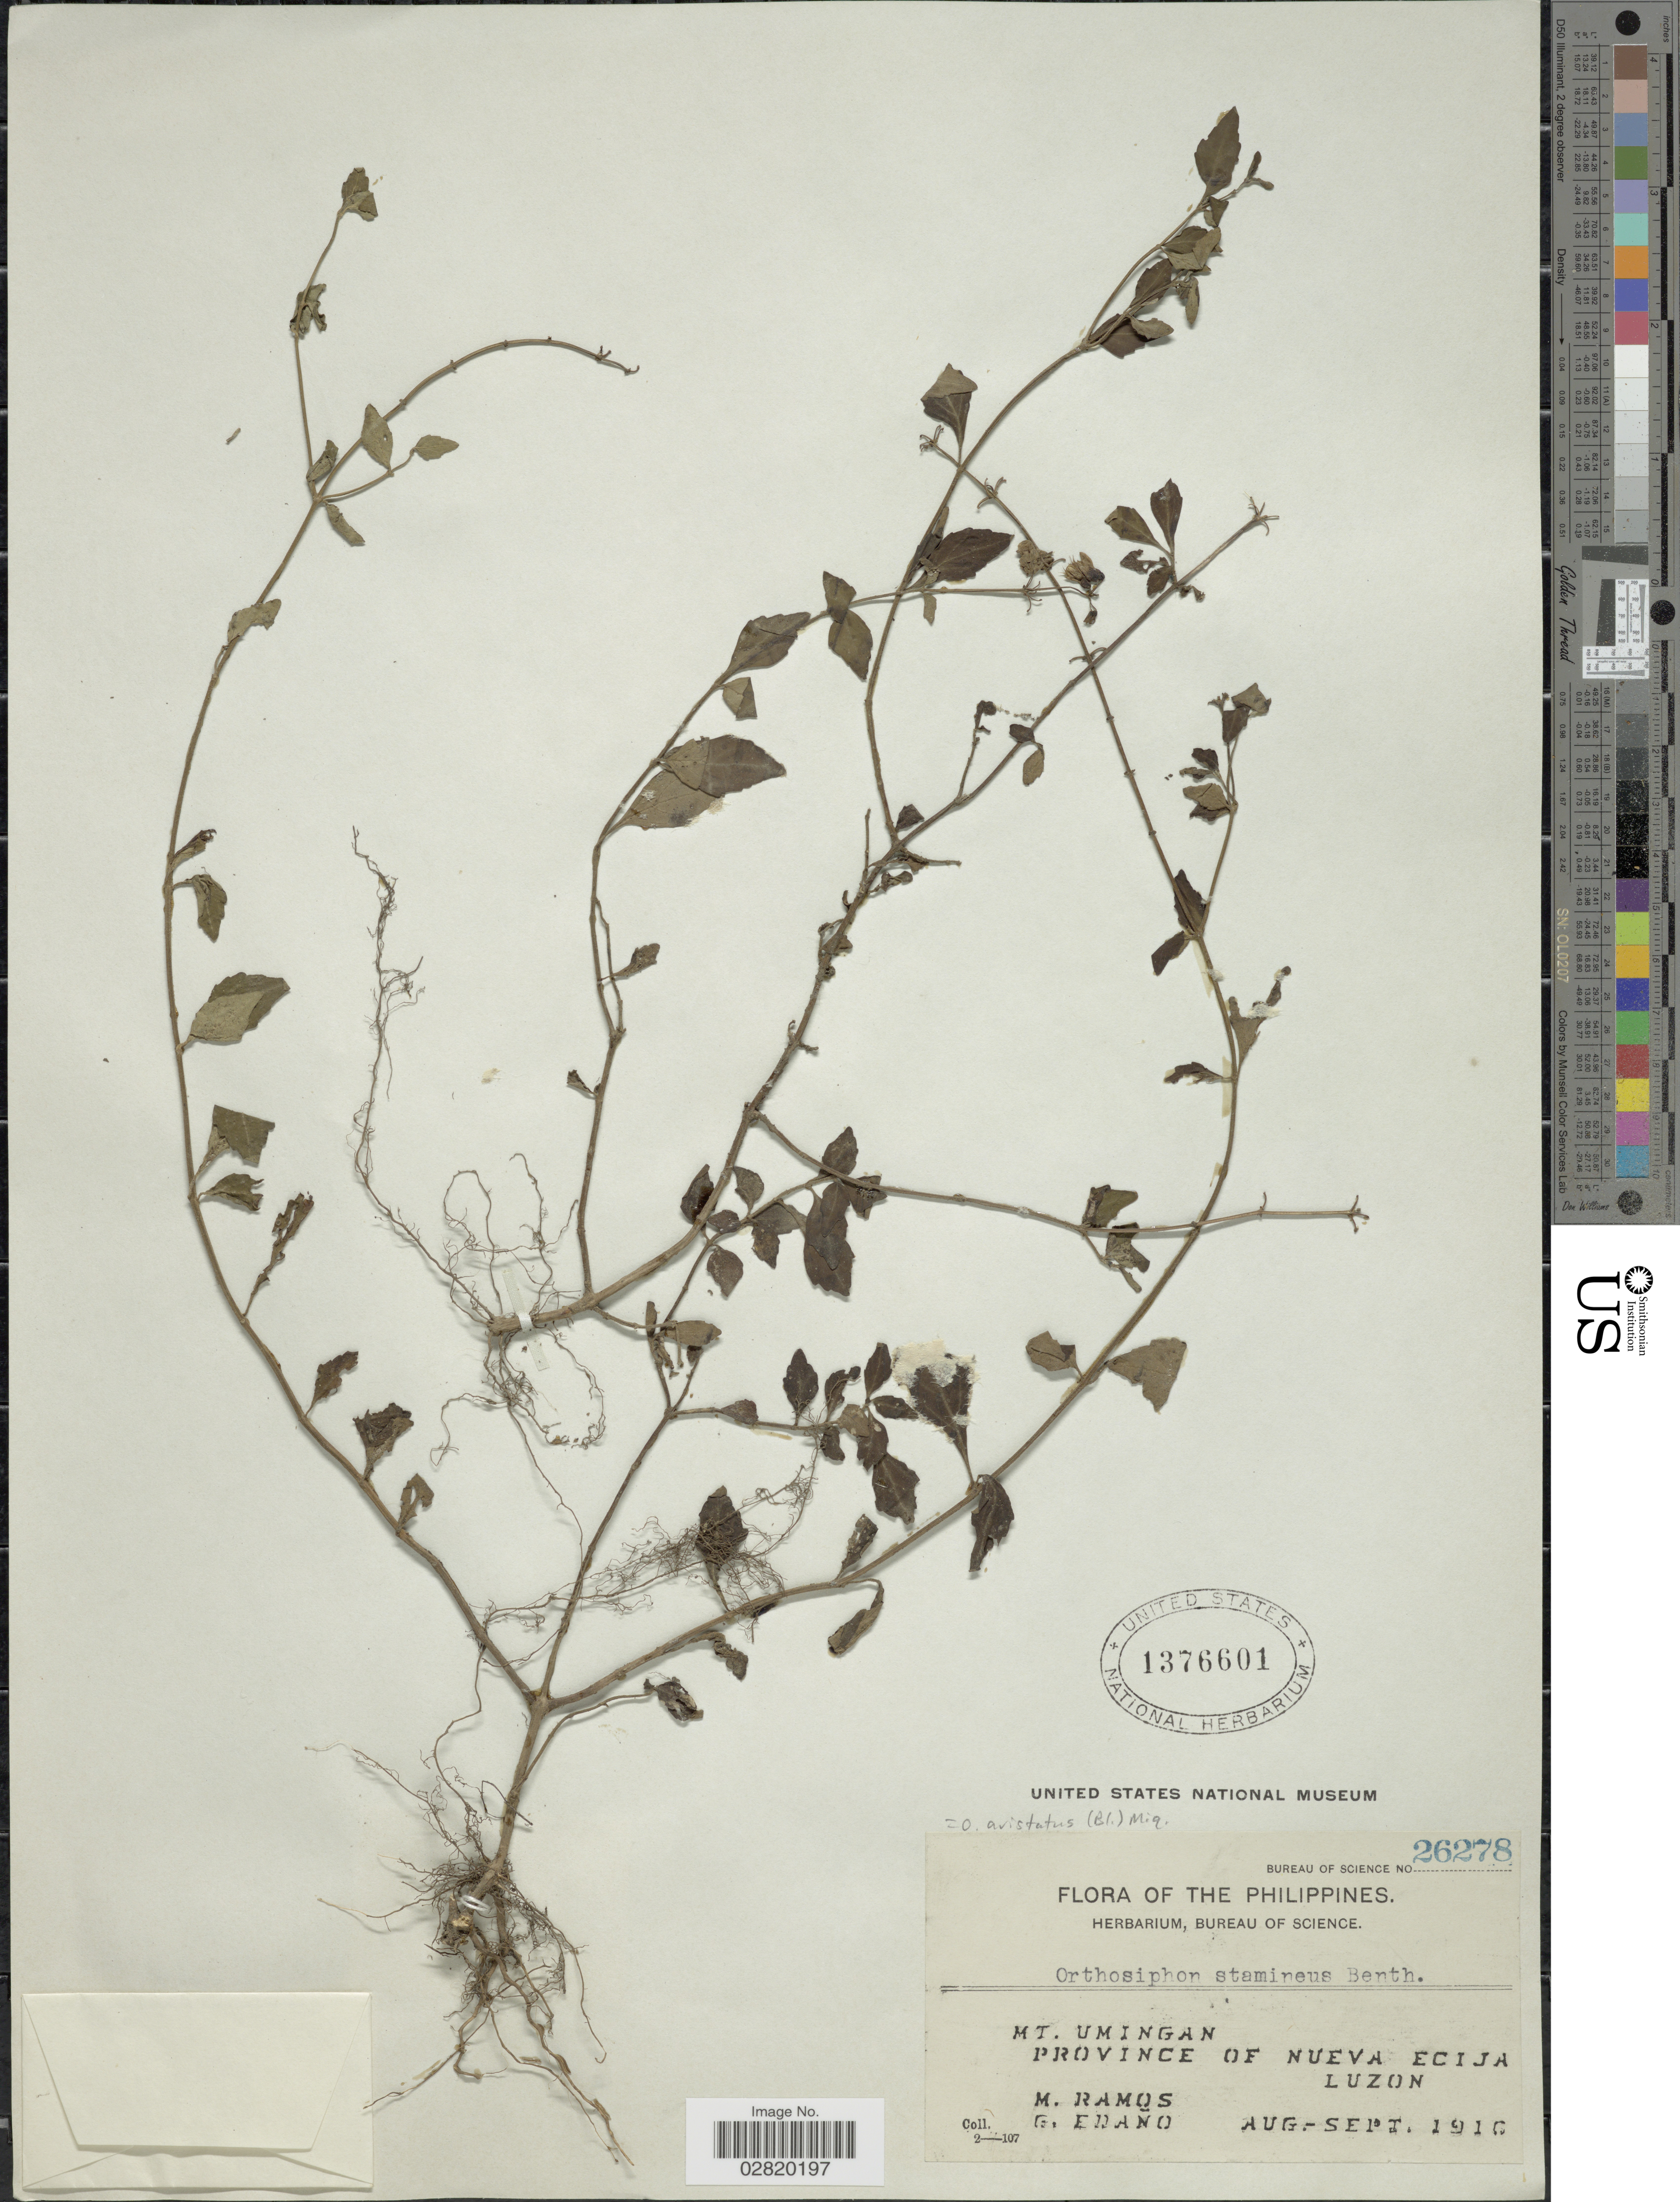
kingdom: Plantae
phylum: Tracheophyta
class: Magnoliopsida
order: Lamiales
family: Lamiaceae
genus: Orthosiphon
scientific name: Orthosiphon aristatus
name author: (Blume) Miq.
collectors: M. Ramos & G. Edaño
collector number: Bureau of Science 26278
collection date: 1916-08/1916-09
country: Philippines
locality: Mt. Umingan, Province of Nueva Ecija, Luzon.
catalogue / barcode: US 1376601